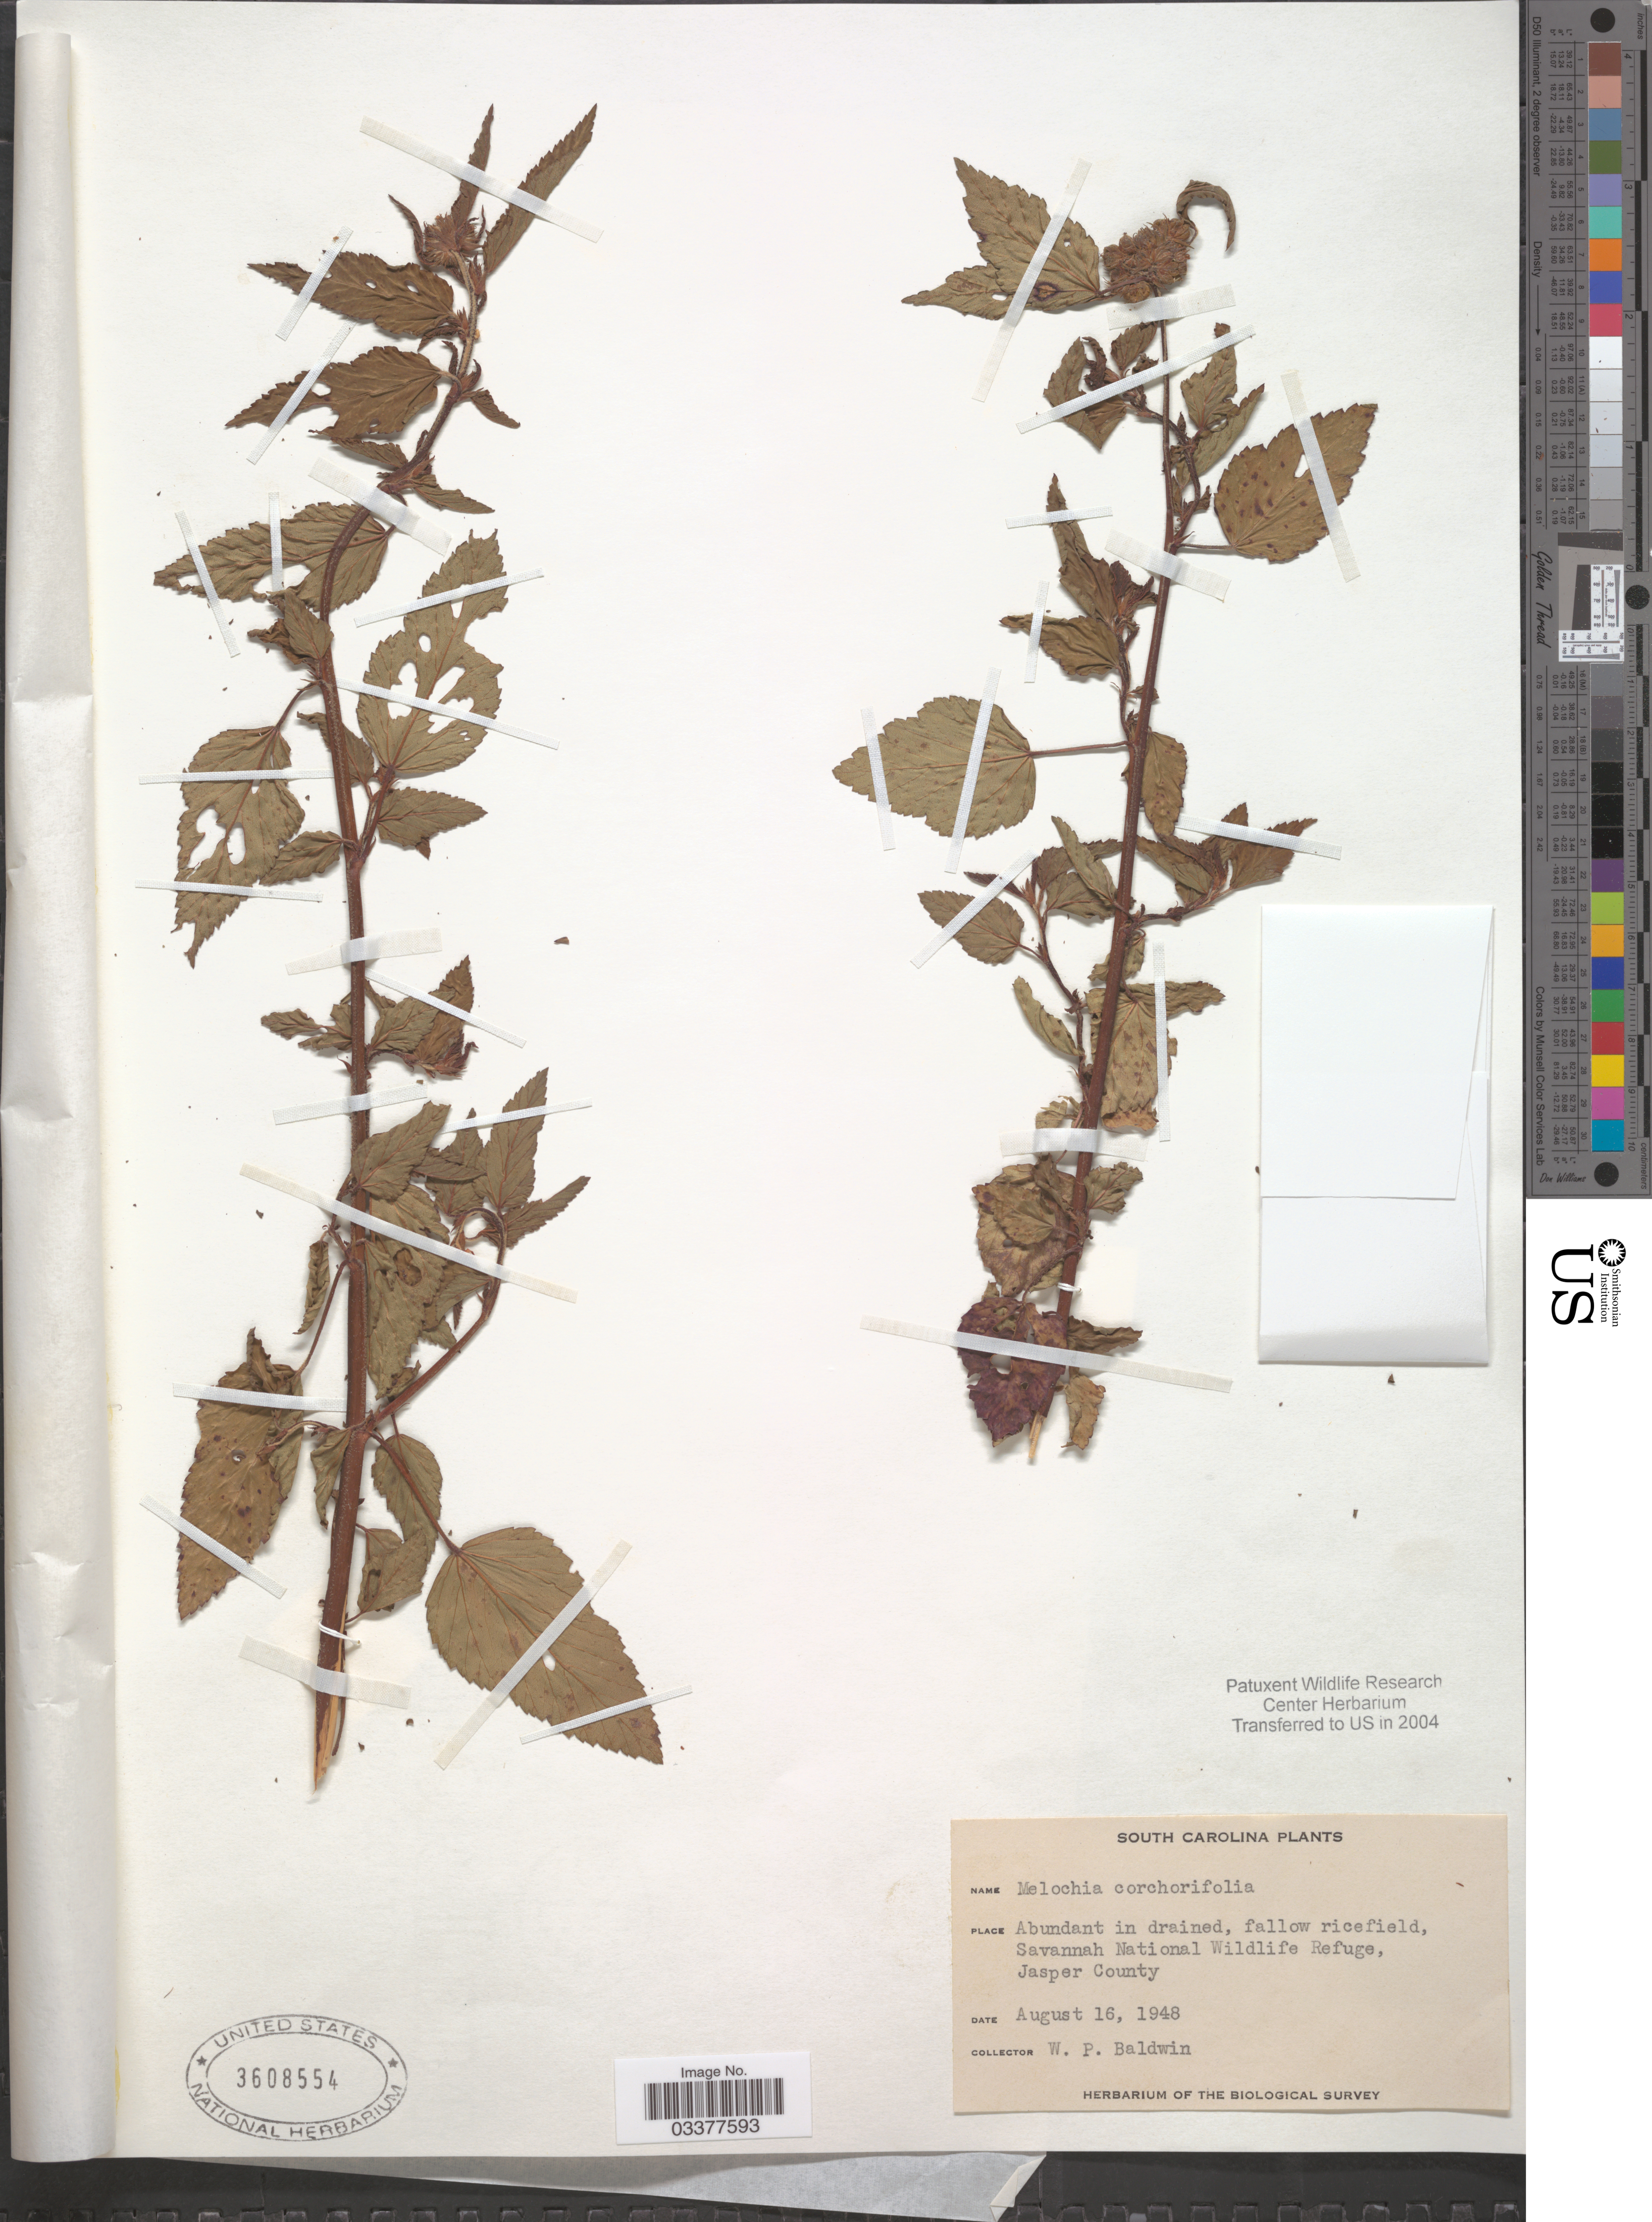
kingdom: Plantae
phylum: Tracheophyta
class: Magnoliopsida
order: Malvales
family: Malvaceae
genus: Melochia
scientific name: Melochia corchorifolia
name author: L.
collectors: W. Baldwin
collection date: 1948-08-16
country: United States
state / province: South Carolina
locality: Savannah National Wildlife Refuge, Jasper County.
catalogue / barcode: US 3608554